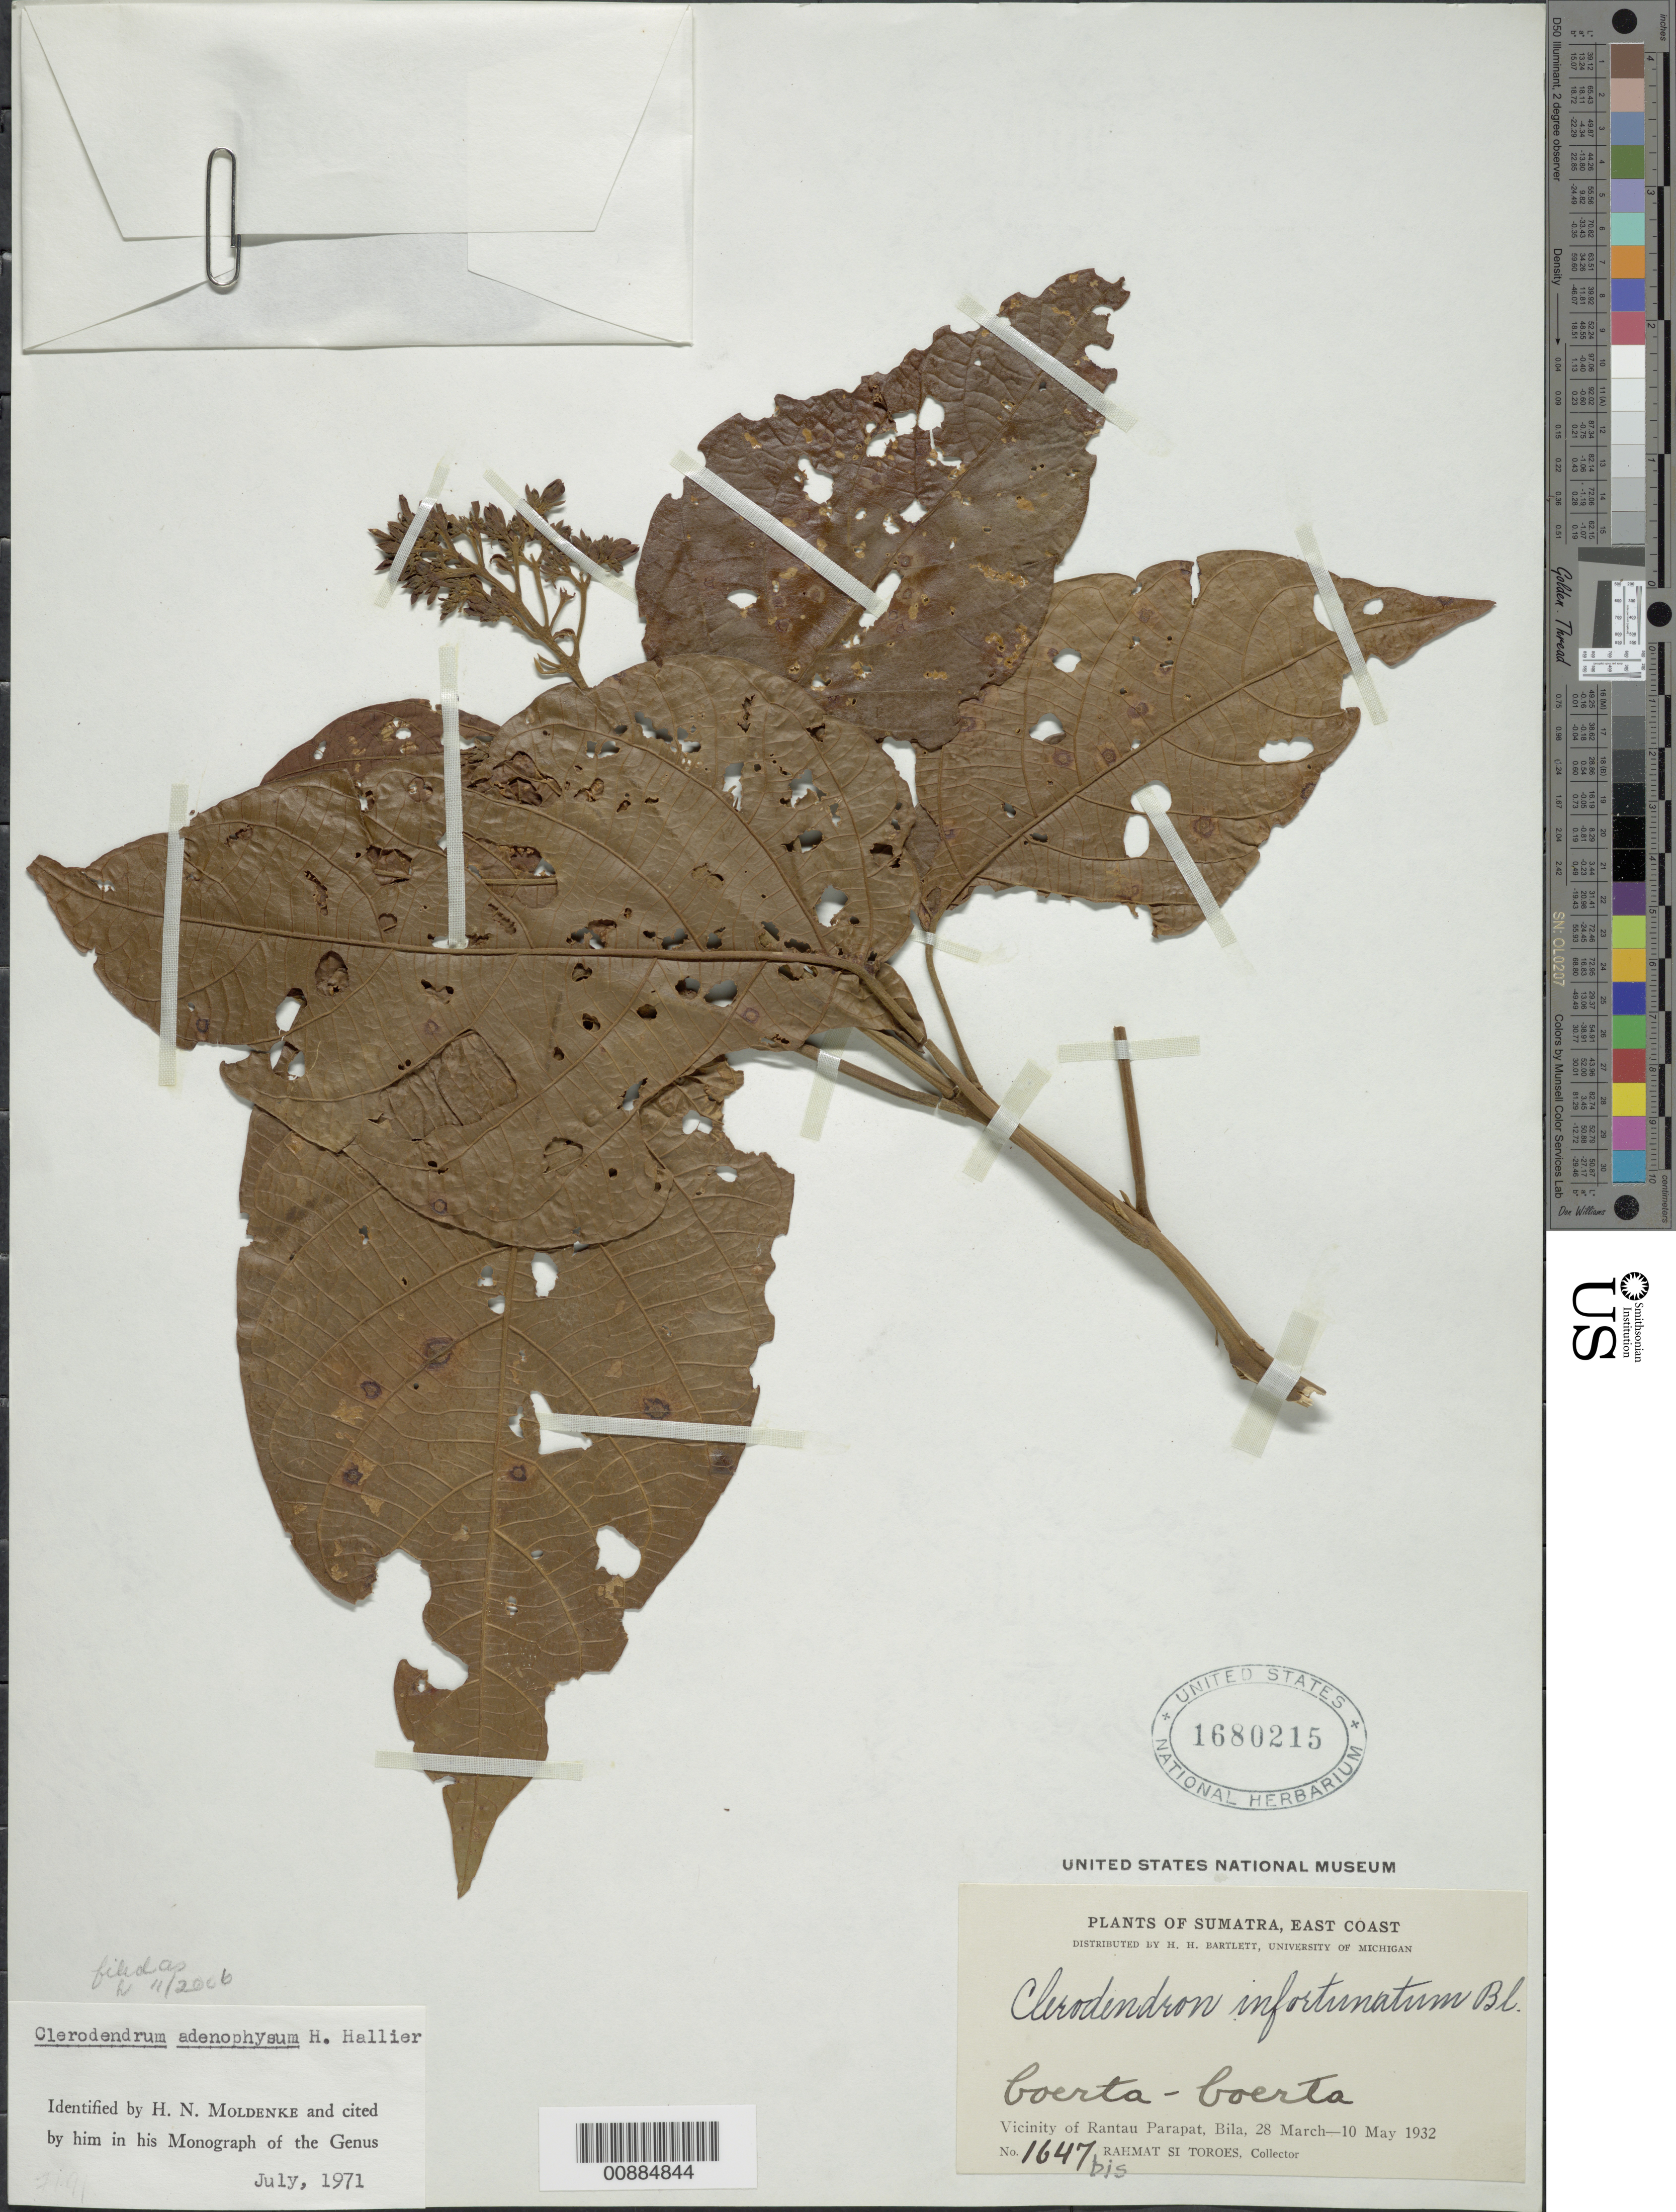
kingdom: Plantae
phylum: Tracheophyta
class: Magnoliopsida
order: Lamiales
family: Lamiaceae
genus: Clerodendrum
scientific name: Clerodendrum adenophysum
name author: Hall.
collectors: Rahmat Si Boeea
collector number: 1647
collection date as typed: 28 Mar 1932 to 10 May 1932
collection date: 1932-03-28/1932-05-10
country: Indonesia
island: Sumatra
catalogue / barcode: US 1680215